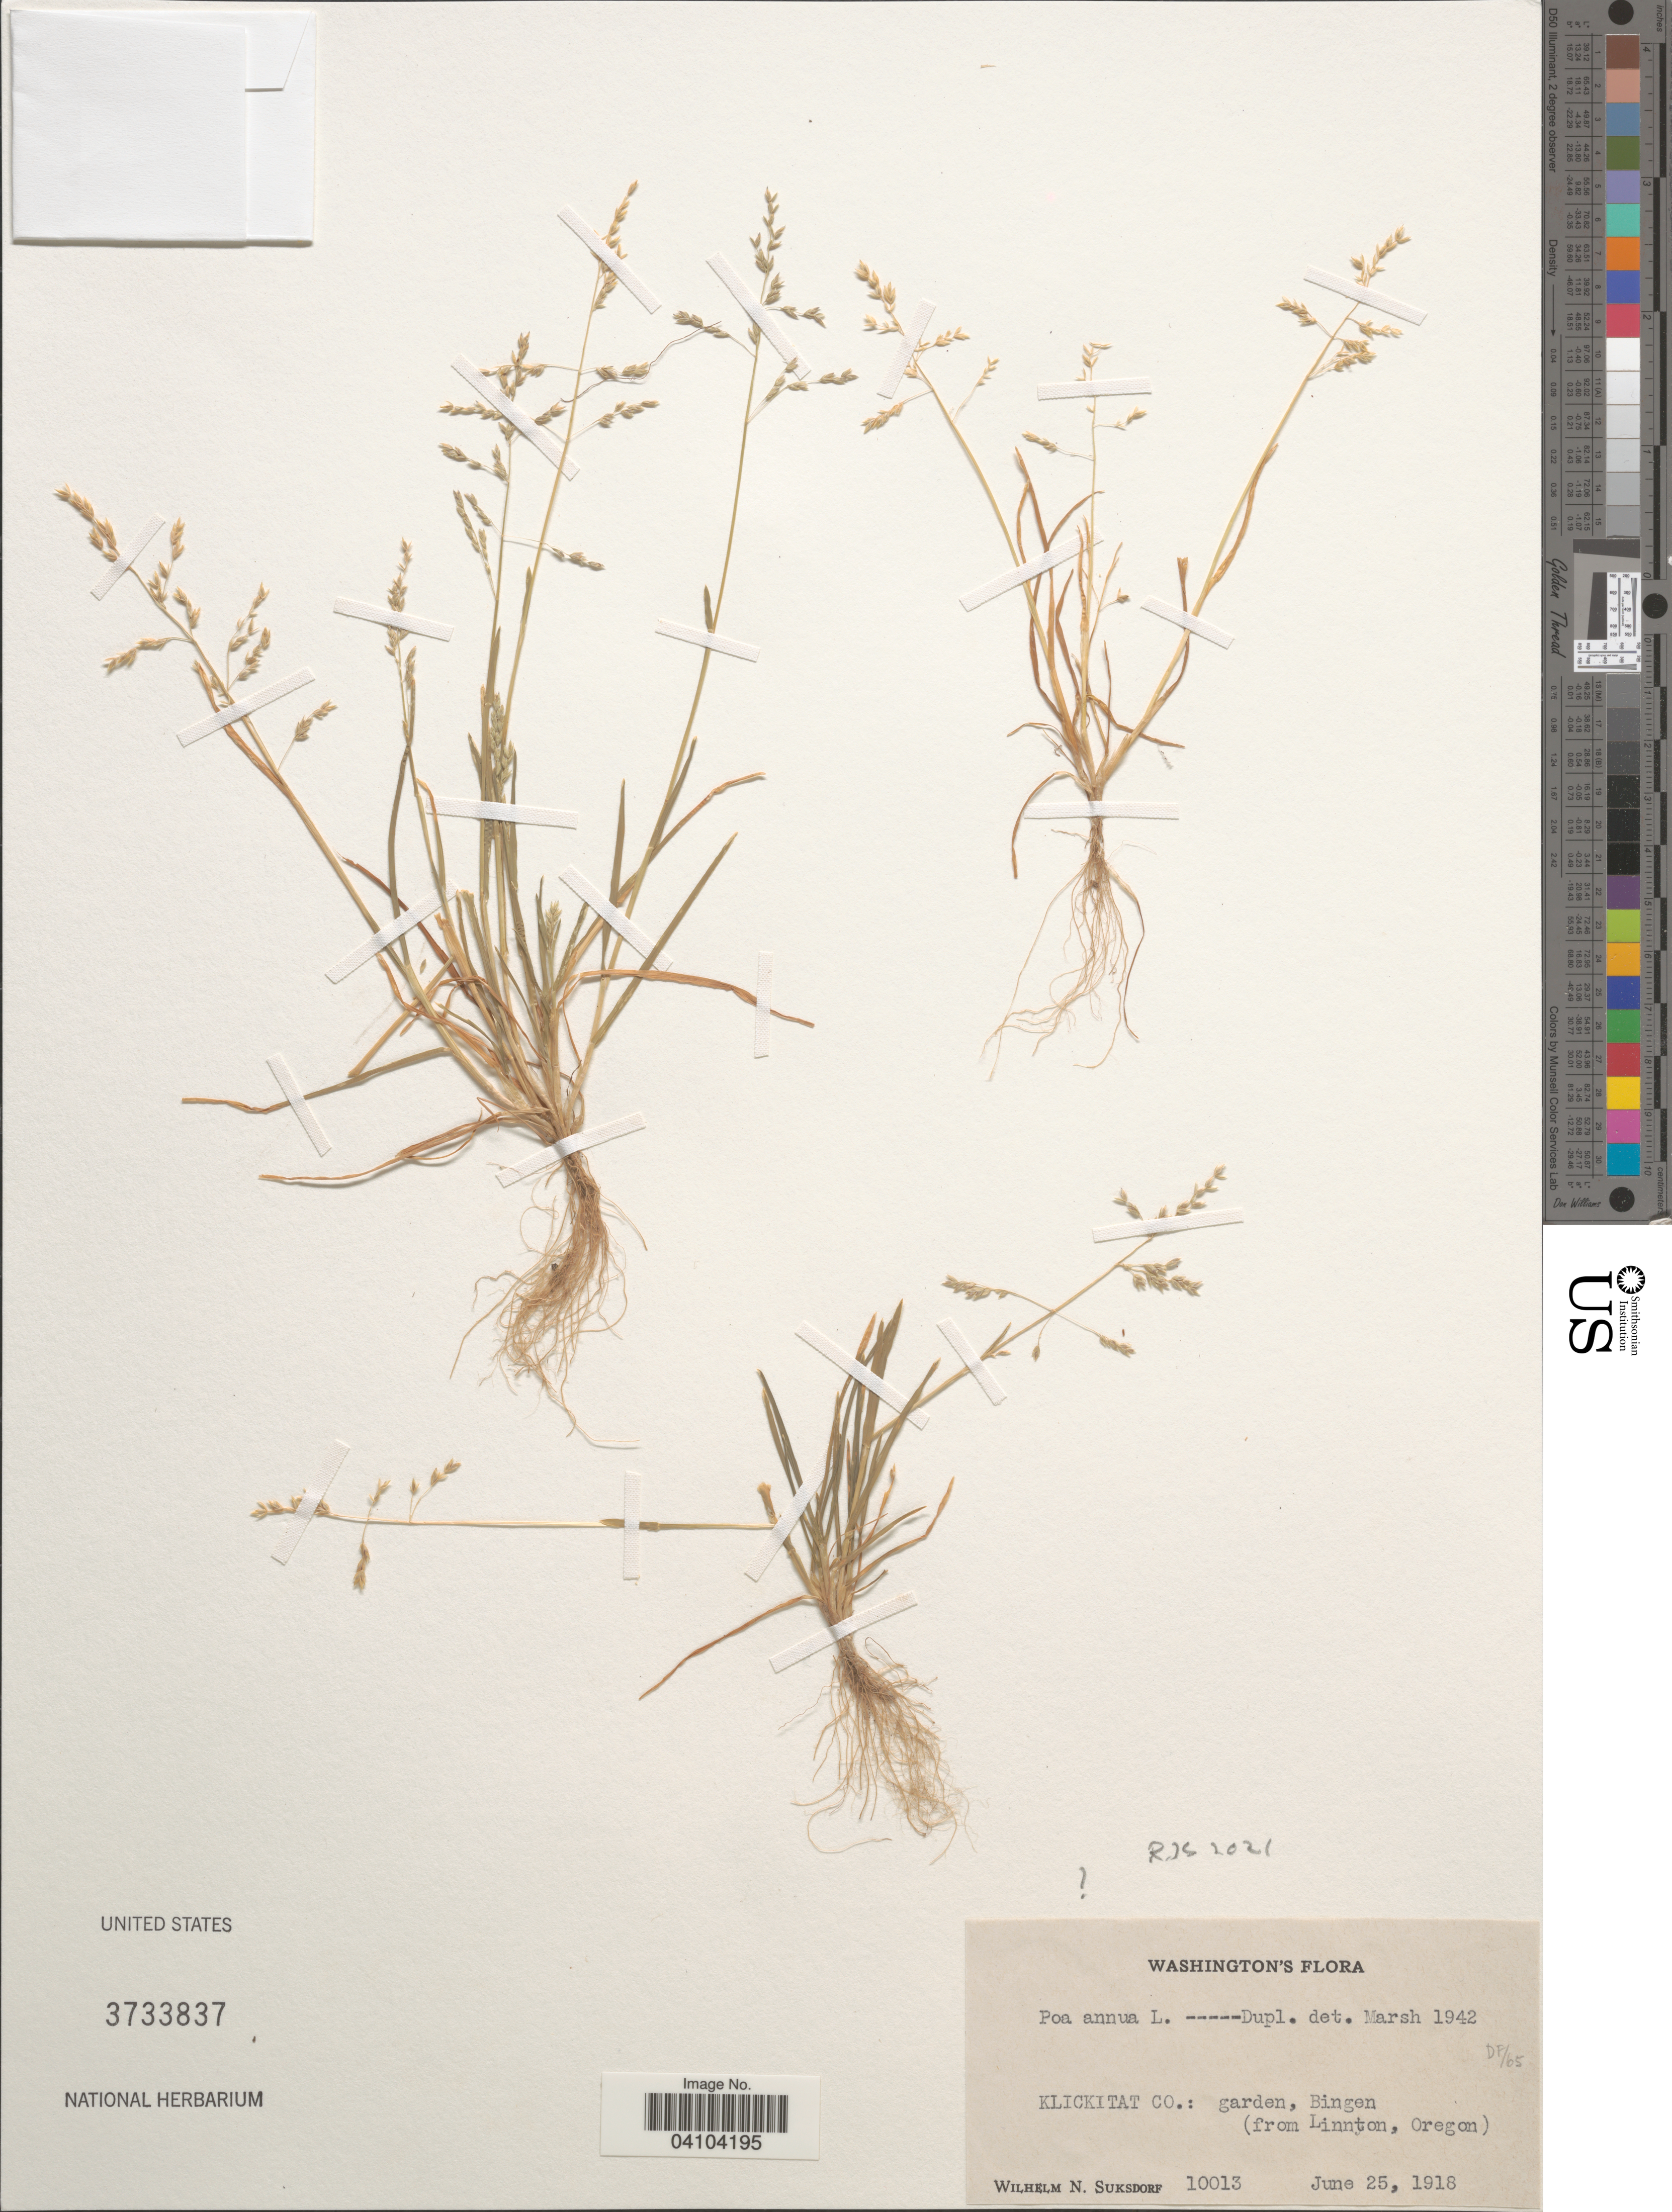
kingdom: Plantae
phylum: Tracheophyta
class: Liliopsida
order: Poales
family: Poaceae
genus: Poa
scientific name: Poa annua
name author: L.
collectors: W. N. Suksdorf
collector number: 10013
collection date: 1918-06-25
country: United States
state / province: Washington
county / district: Klickitat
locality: Klickitat Co.: garden, Bingen (from Linnton, Oregon).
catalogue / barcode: US 3733837